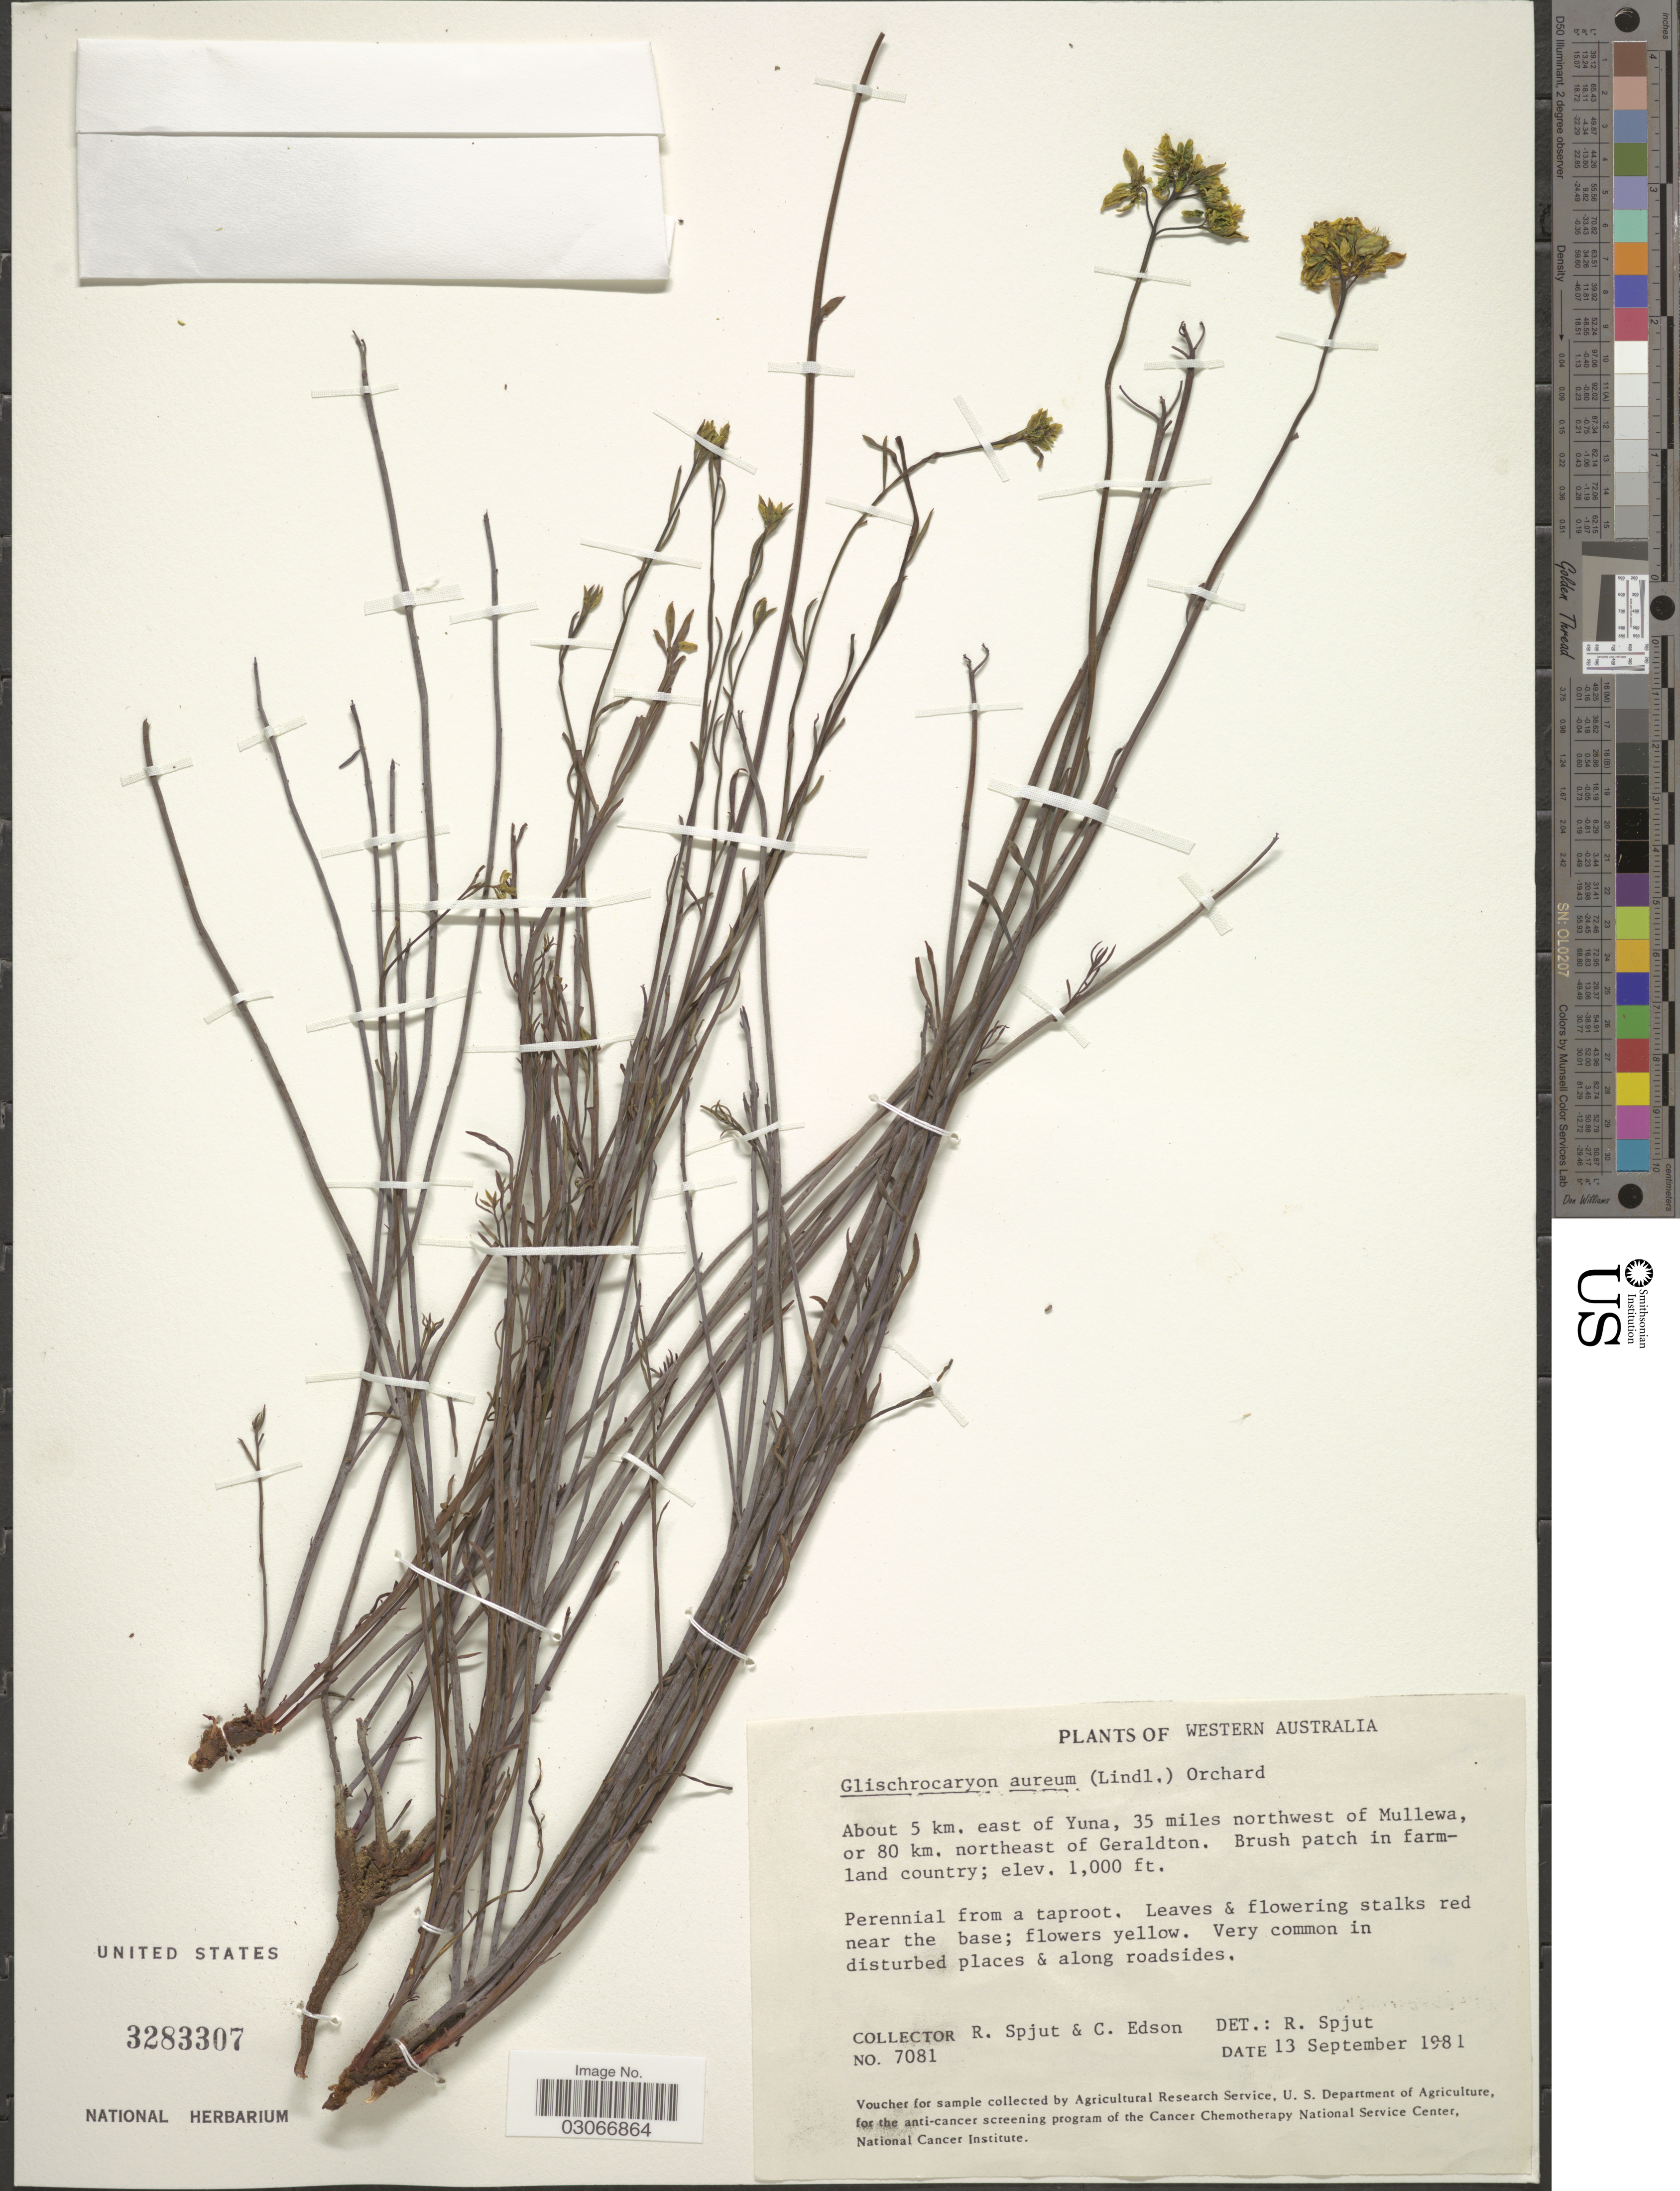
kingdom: Plantae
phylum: Tracheophyta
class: Magnoliopsida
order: Saxifragales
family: Haloragaceae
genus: Glischrocaryon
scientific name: Glischrocaryon aureum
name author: (Lindl.) Orchard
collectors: R. Spjut & C. Edson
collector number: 7081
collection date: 1981-09-13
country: Australia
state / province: Western Australia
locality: About 5 km. east of Yuna, 35 miles northwest of Mullewa, or 80 km. northeast of Geraldton.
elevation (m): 305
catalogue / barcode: US 3283307